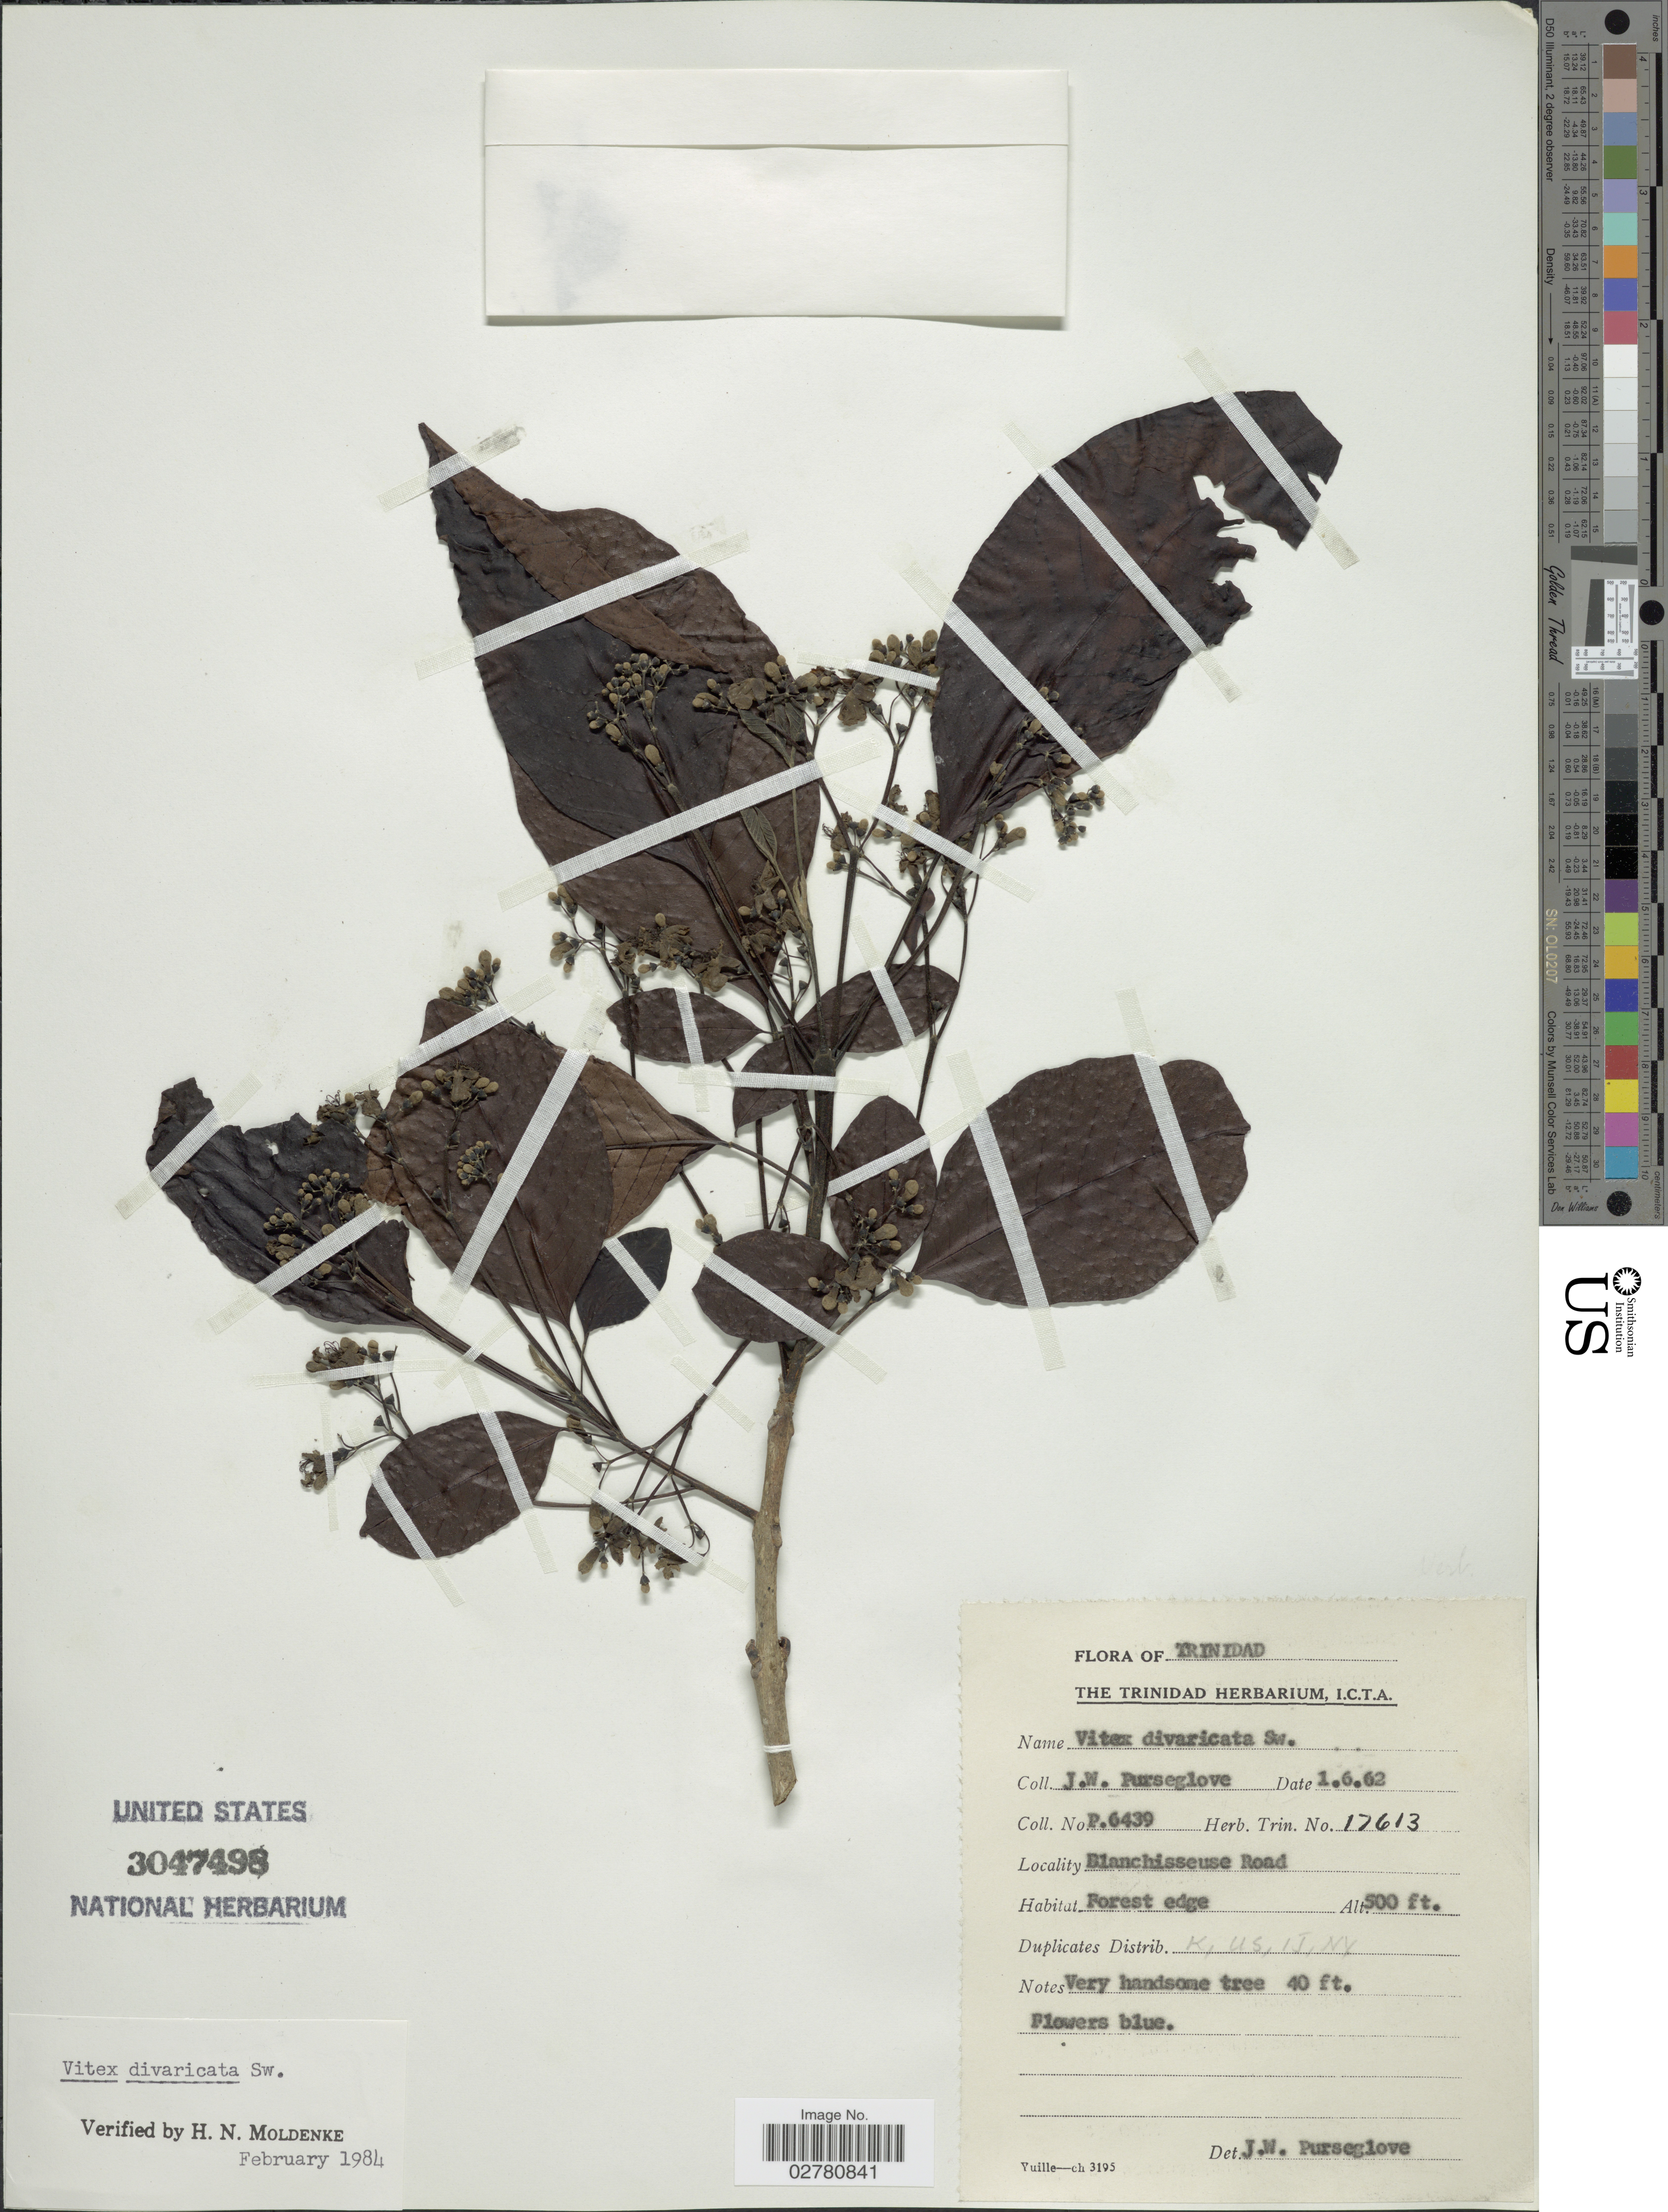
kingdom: Plantae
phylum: Tracheophyta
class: Magnoliopsida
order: Lamiales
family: Lamiaceae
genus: Vitex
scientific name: Vitex divaricata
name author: Sw.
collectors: J. Purseglove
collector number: P.6439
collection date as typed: Transcribed d/m/y: 1/6/62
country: Trinidad and Tobago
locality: Trinidad. Blanchisseuse Road.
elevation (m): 152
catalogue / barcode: US 3047498